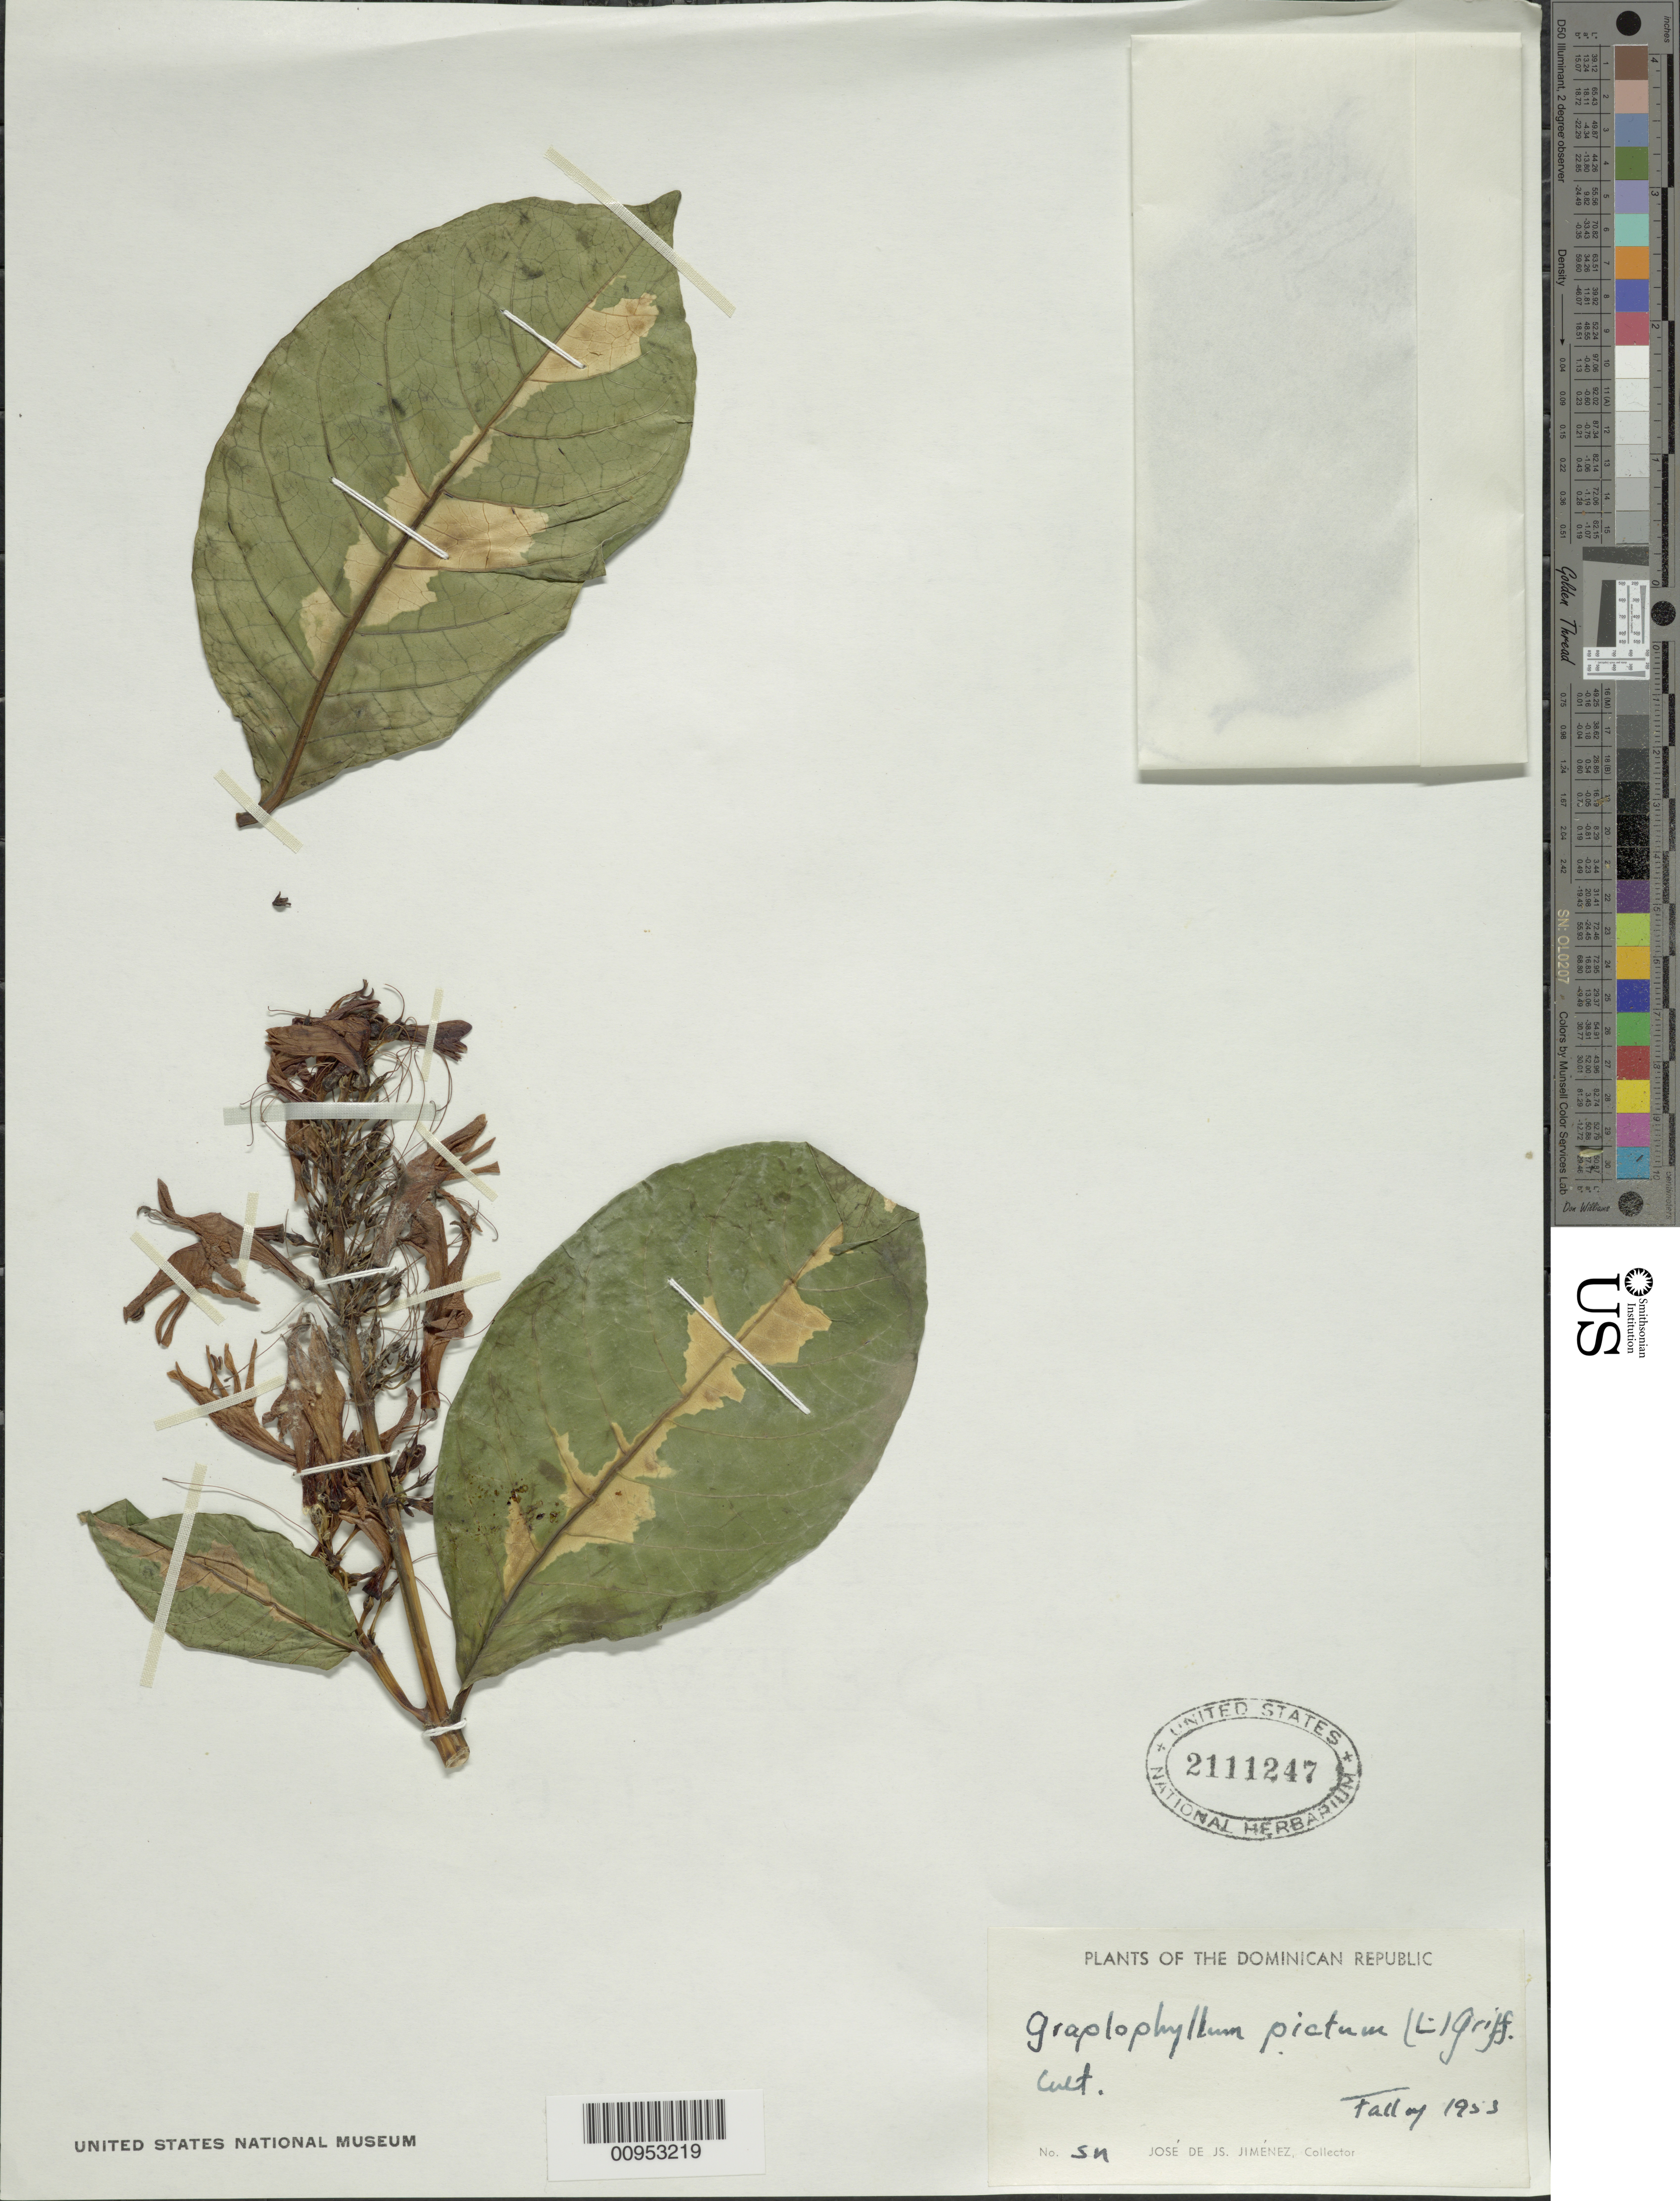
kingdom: Plantae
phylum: Tracheophyta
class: Magnoliopsida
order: Lamiales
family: Acanthaceae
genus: Graptophyllum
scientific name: Graptophyllum pictum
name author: (L.) Griff.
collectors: J. J. Jiménez Almonte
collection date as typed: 1953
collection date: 1953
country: Dominican Republic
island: Hispaniola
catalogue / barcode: US 2111247